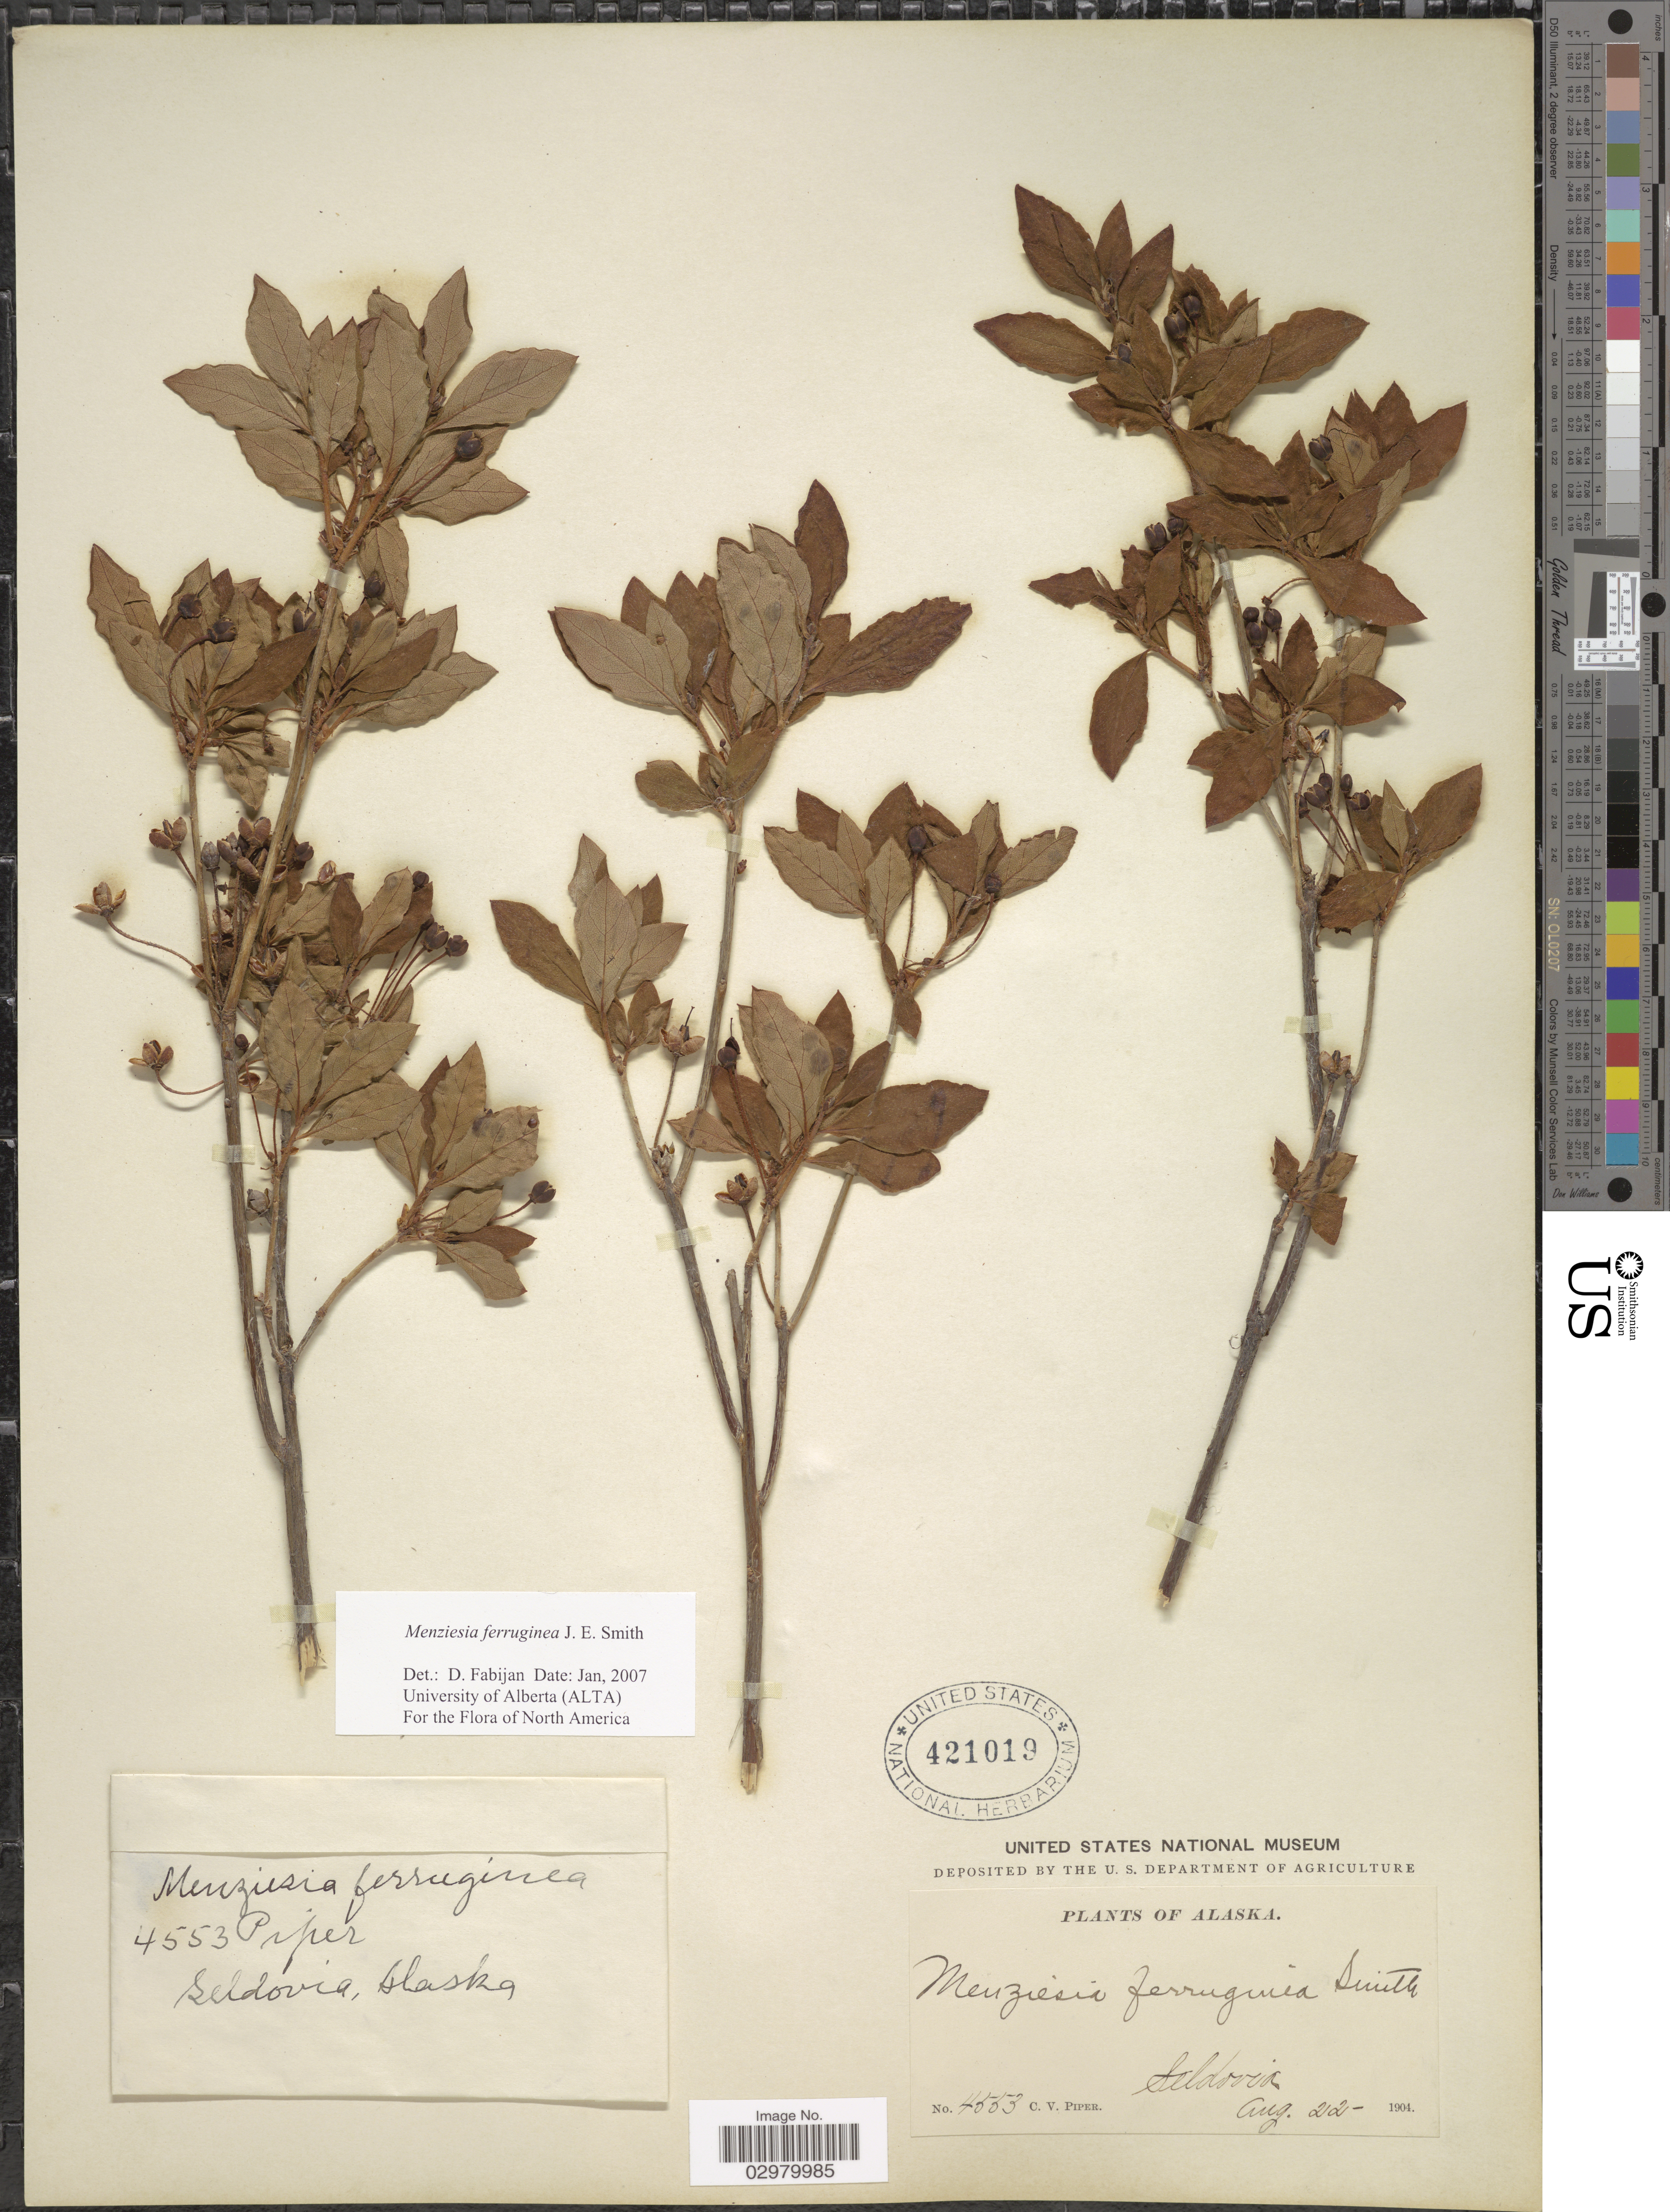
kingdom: Plantae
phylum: Tracheophyta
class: Magnoliopsida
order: Ericales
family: Ericaceae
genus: Menziesia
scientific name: Menziesia ferruginea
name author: Sm.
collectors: C. V. Piper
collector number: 4553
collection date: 1904-08-22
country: United States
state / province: Alaska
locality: Seldovia.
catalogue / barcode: US 421019